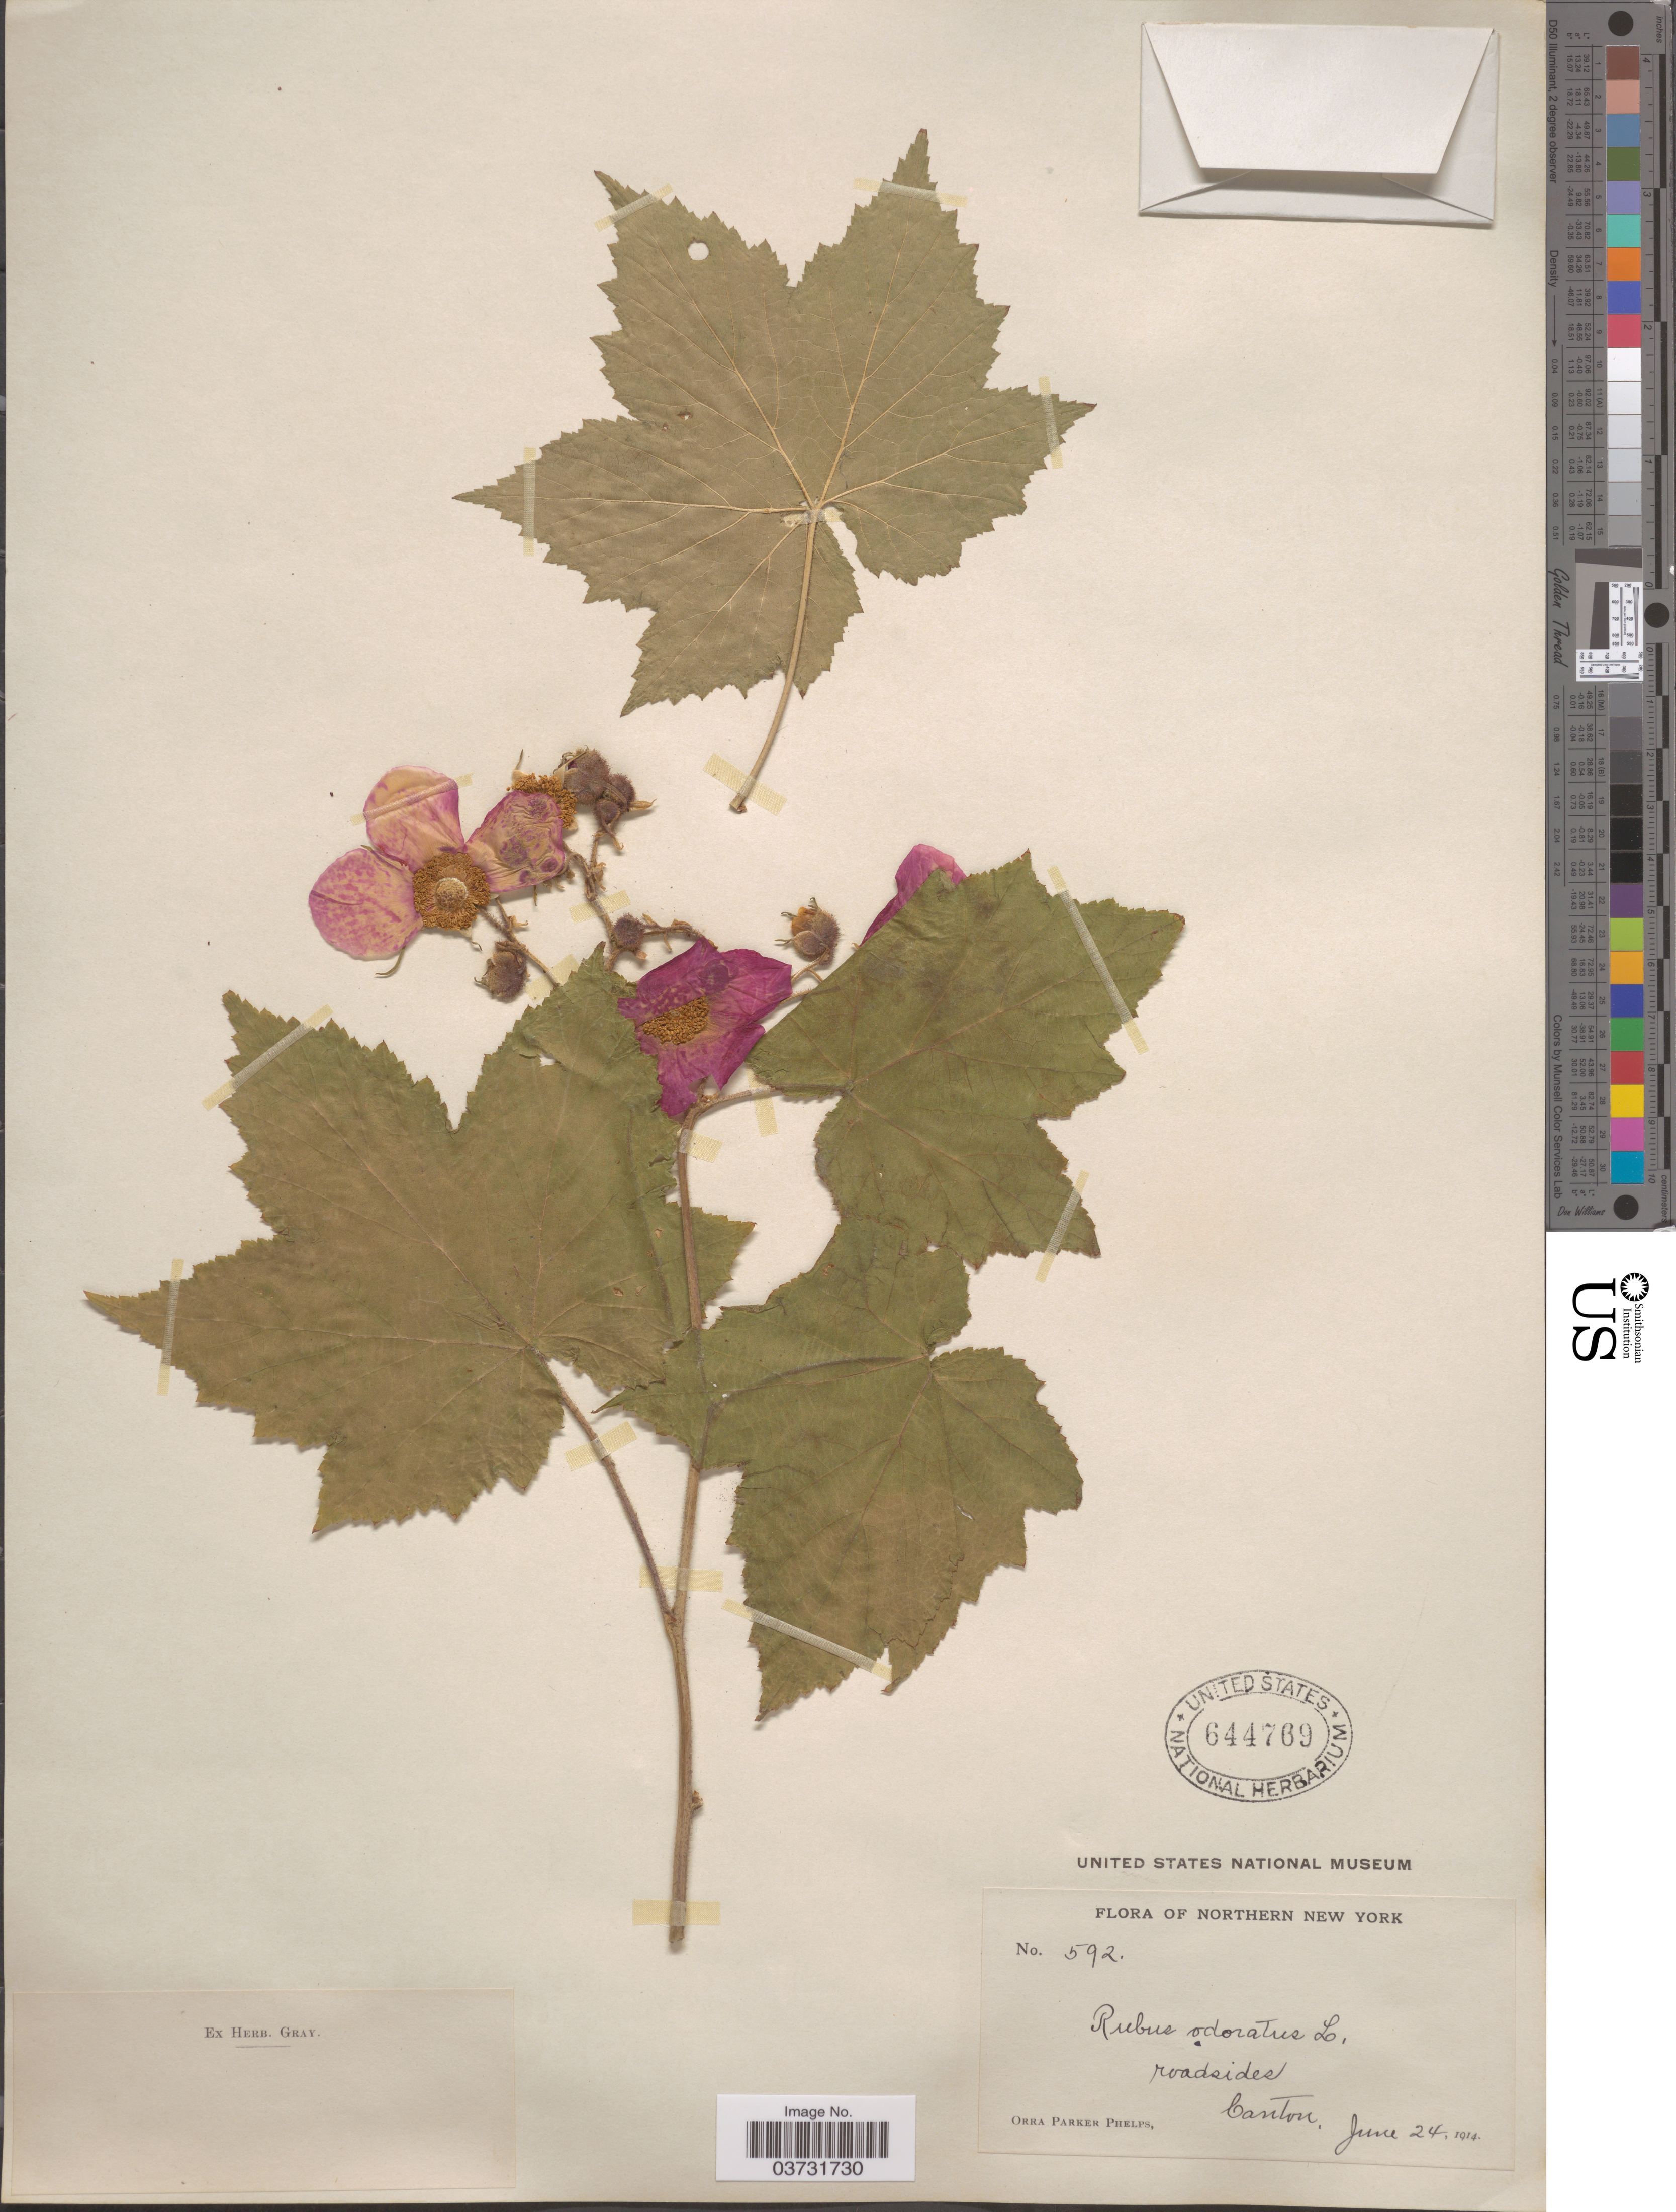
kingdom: Plantae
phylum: Tracheophyta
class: Magnoliopsida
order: Rosales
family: Rosaceae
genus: Rubus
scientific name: Rubus odoratus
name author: L.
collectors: O. P. Phelps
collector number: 592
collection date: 1914-06-24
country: United States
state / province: New York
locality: Northern New York. Canton.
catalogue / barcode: US 644769